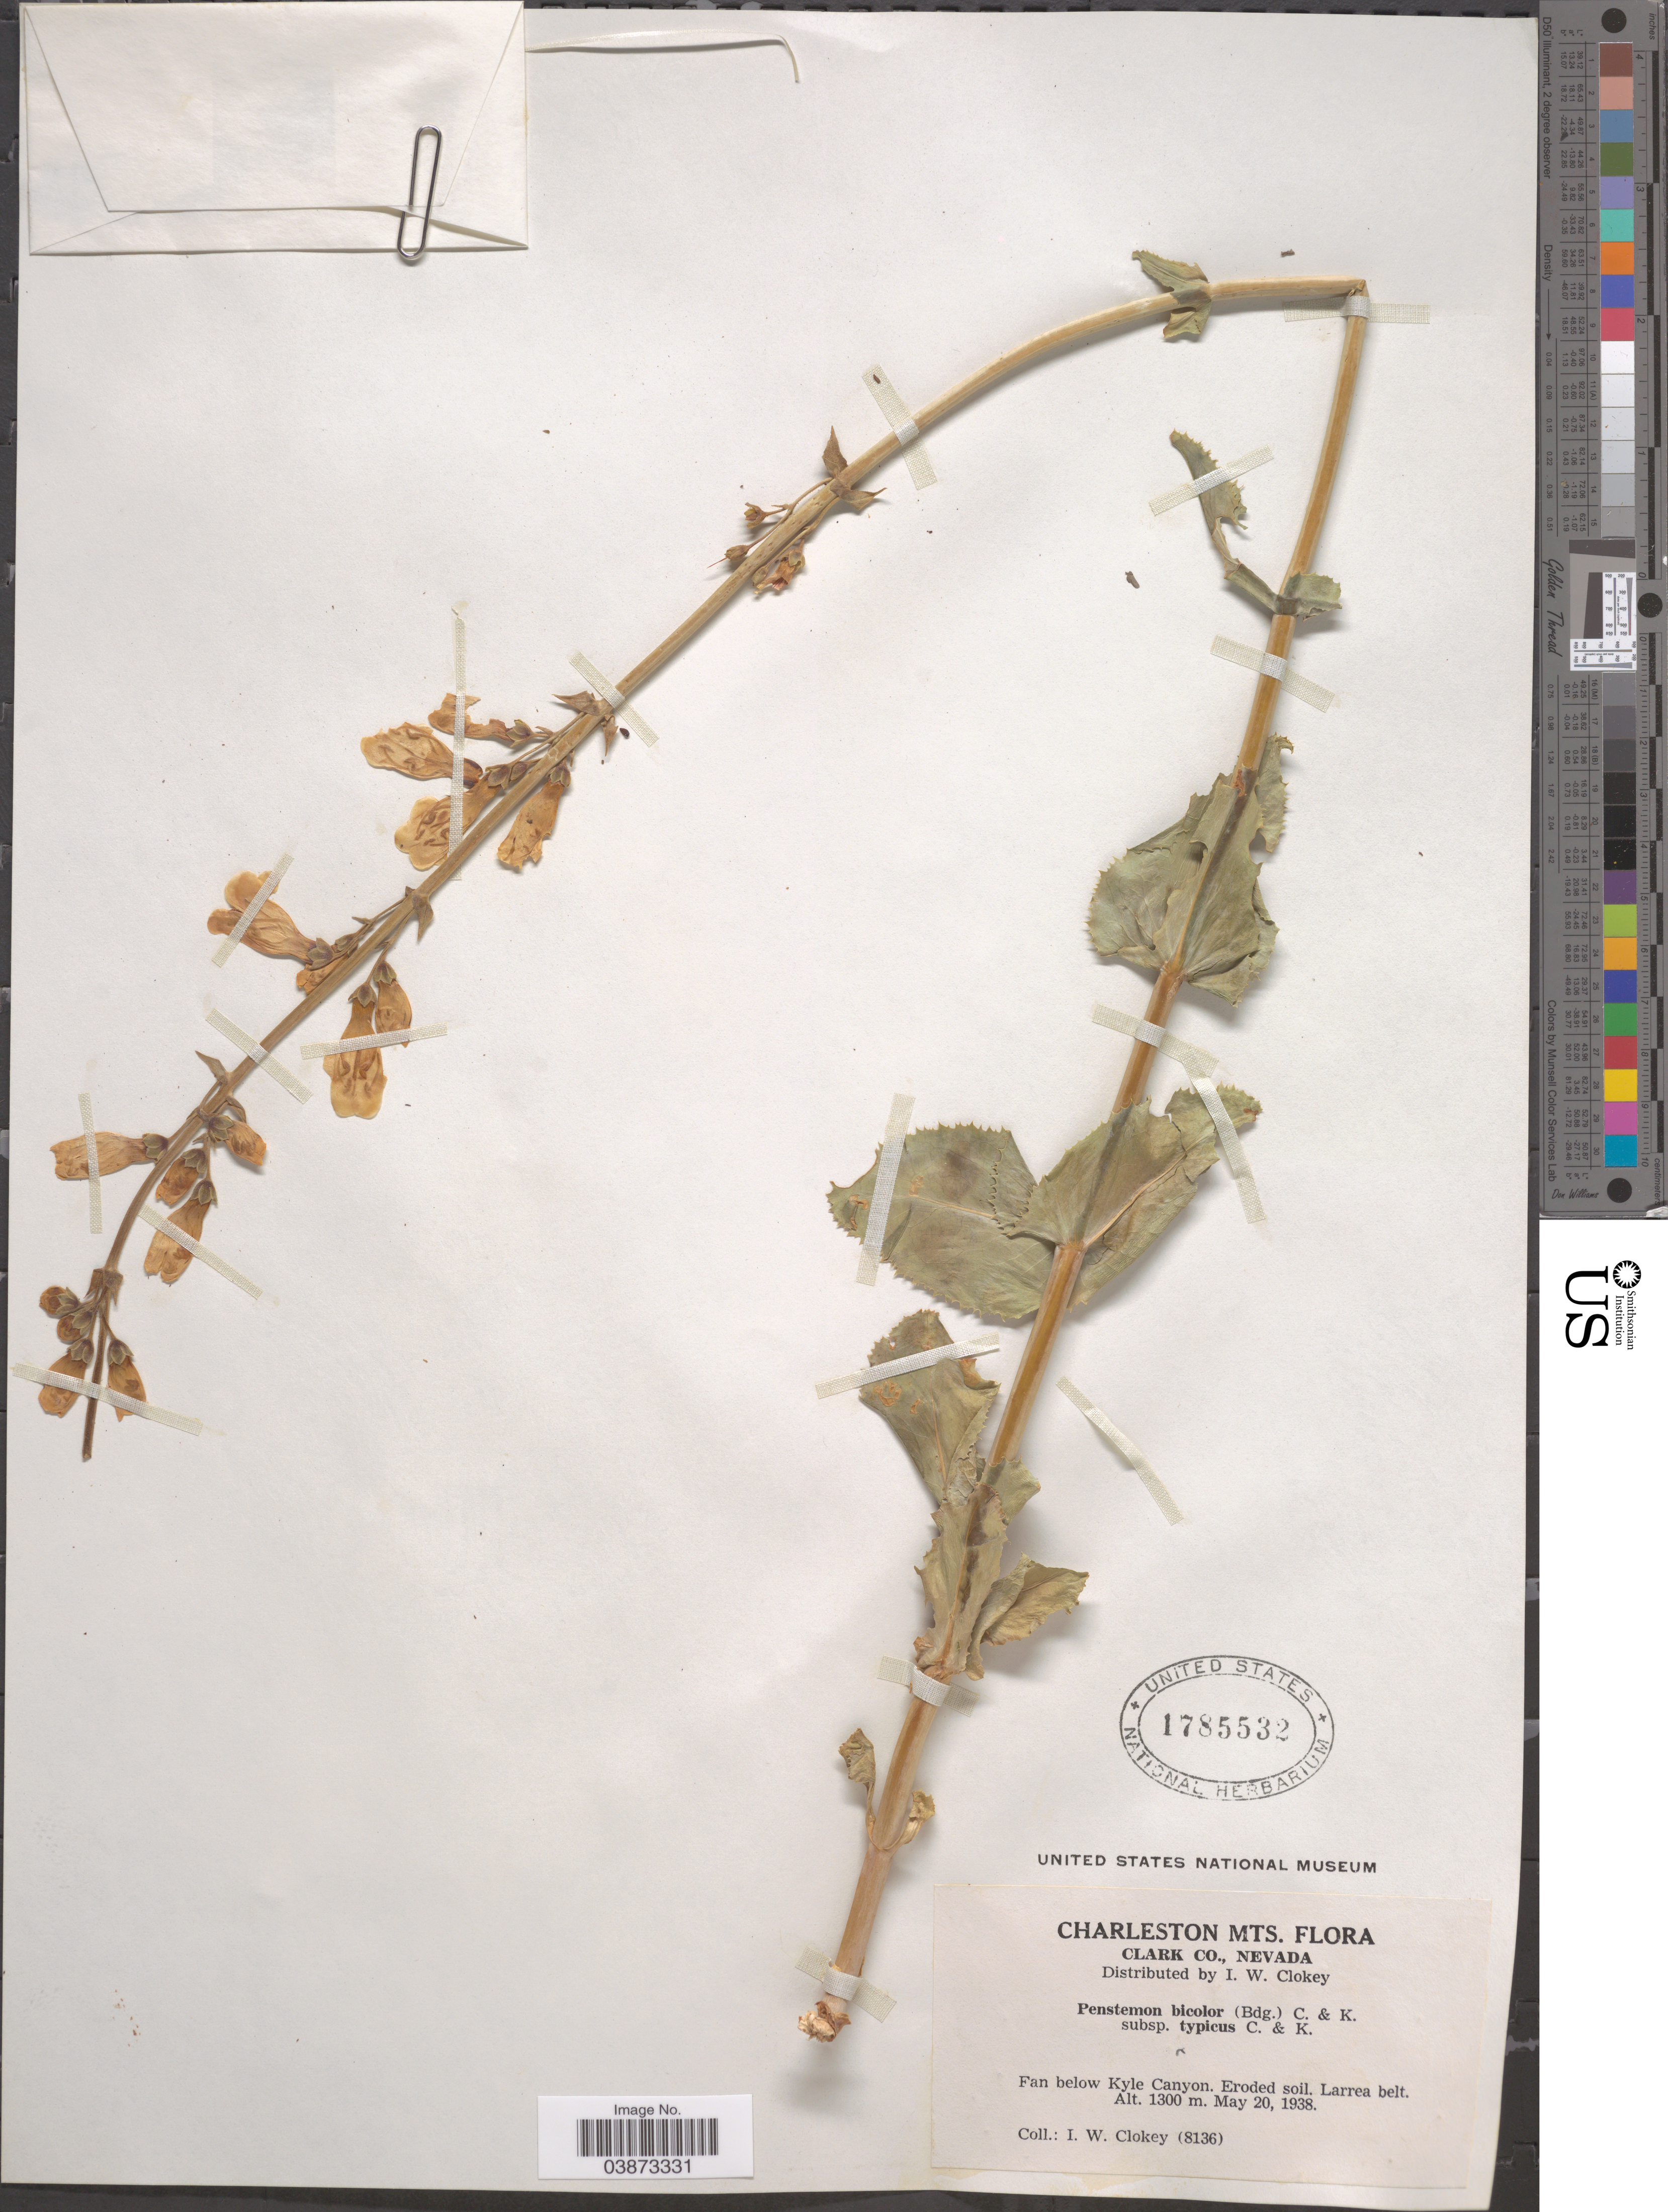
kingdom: Plantae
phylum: Tracheophyta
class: Magnoliopsida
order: Lamiales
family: Plantaginaceae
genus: Penstemon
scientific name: Penstemon bicolor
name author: (Brandegee) Clokey & D.D. Keck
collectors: I. W. Clokey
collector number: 8136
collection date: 1938-05-20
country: United States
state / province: Nevada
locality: Charleston Mts. Clark Co. Fan below Kyle Canyon. Eroded soil. Larrea belt.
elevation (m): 1300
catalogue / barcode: US 1785532